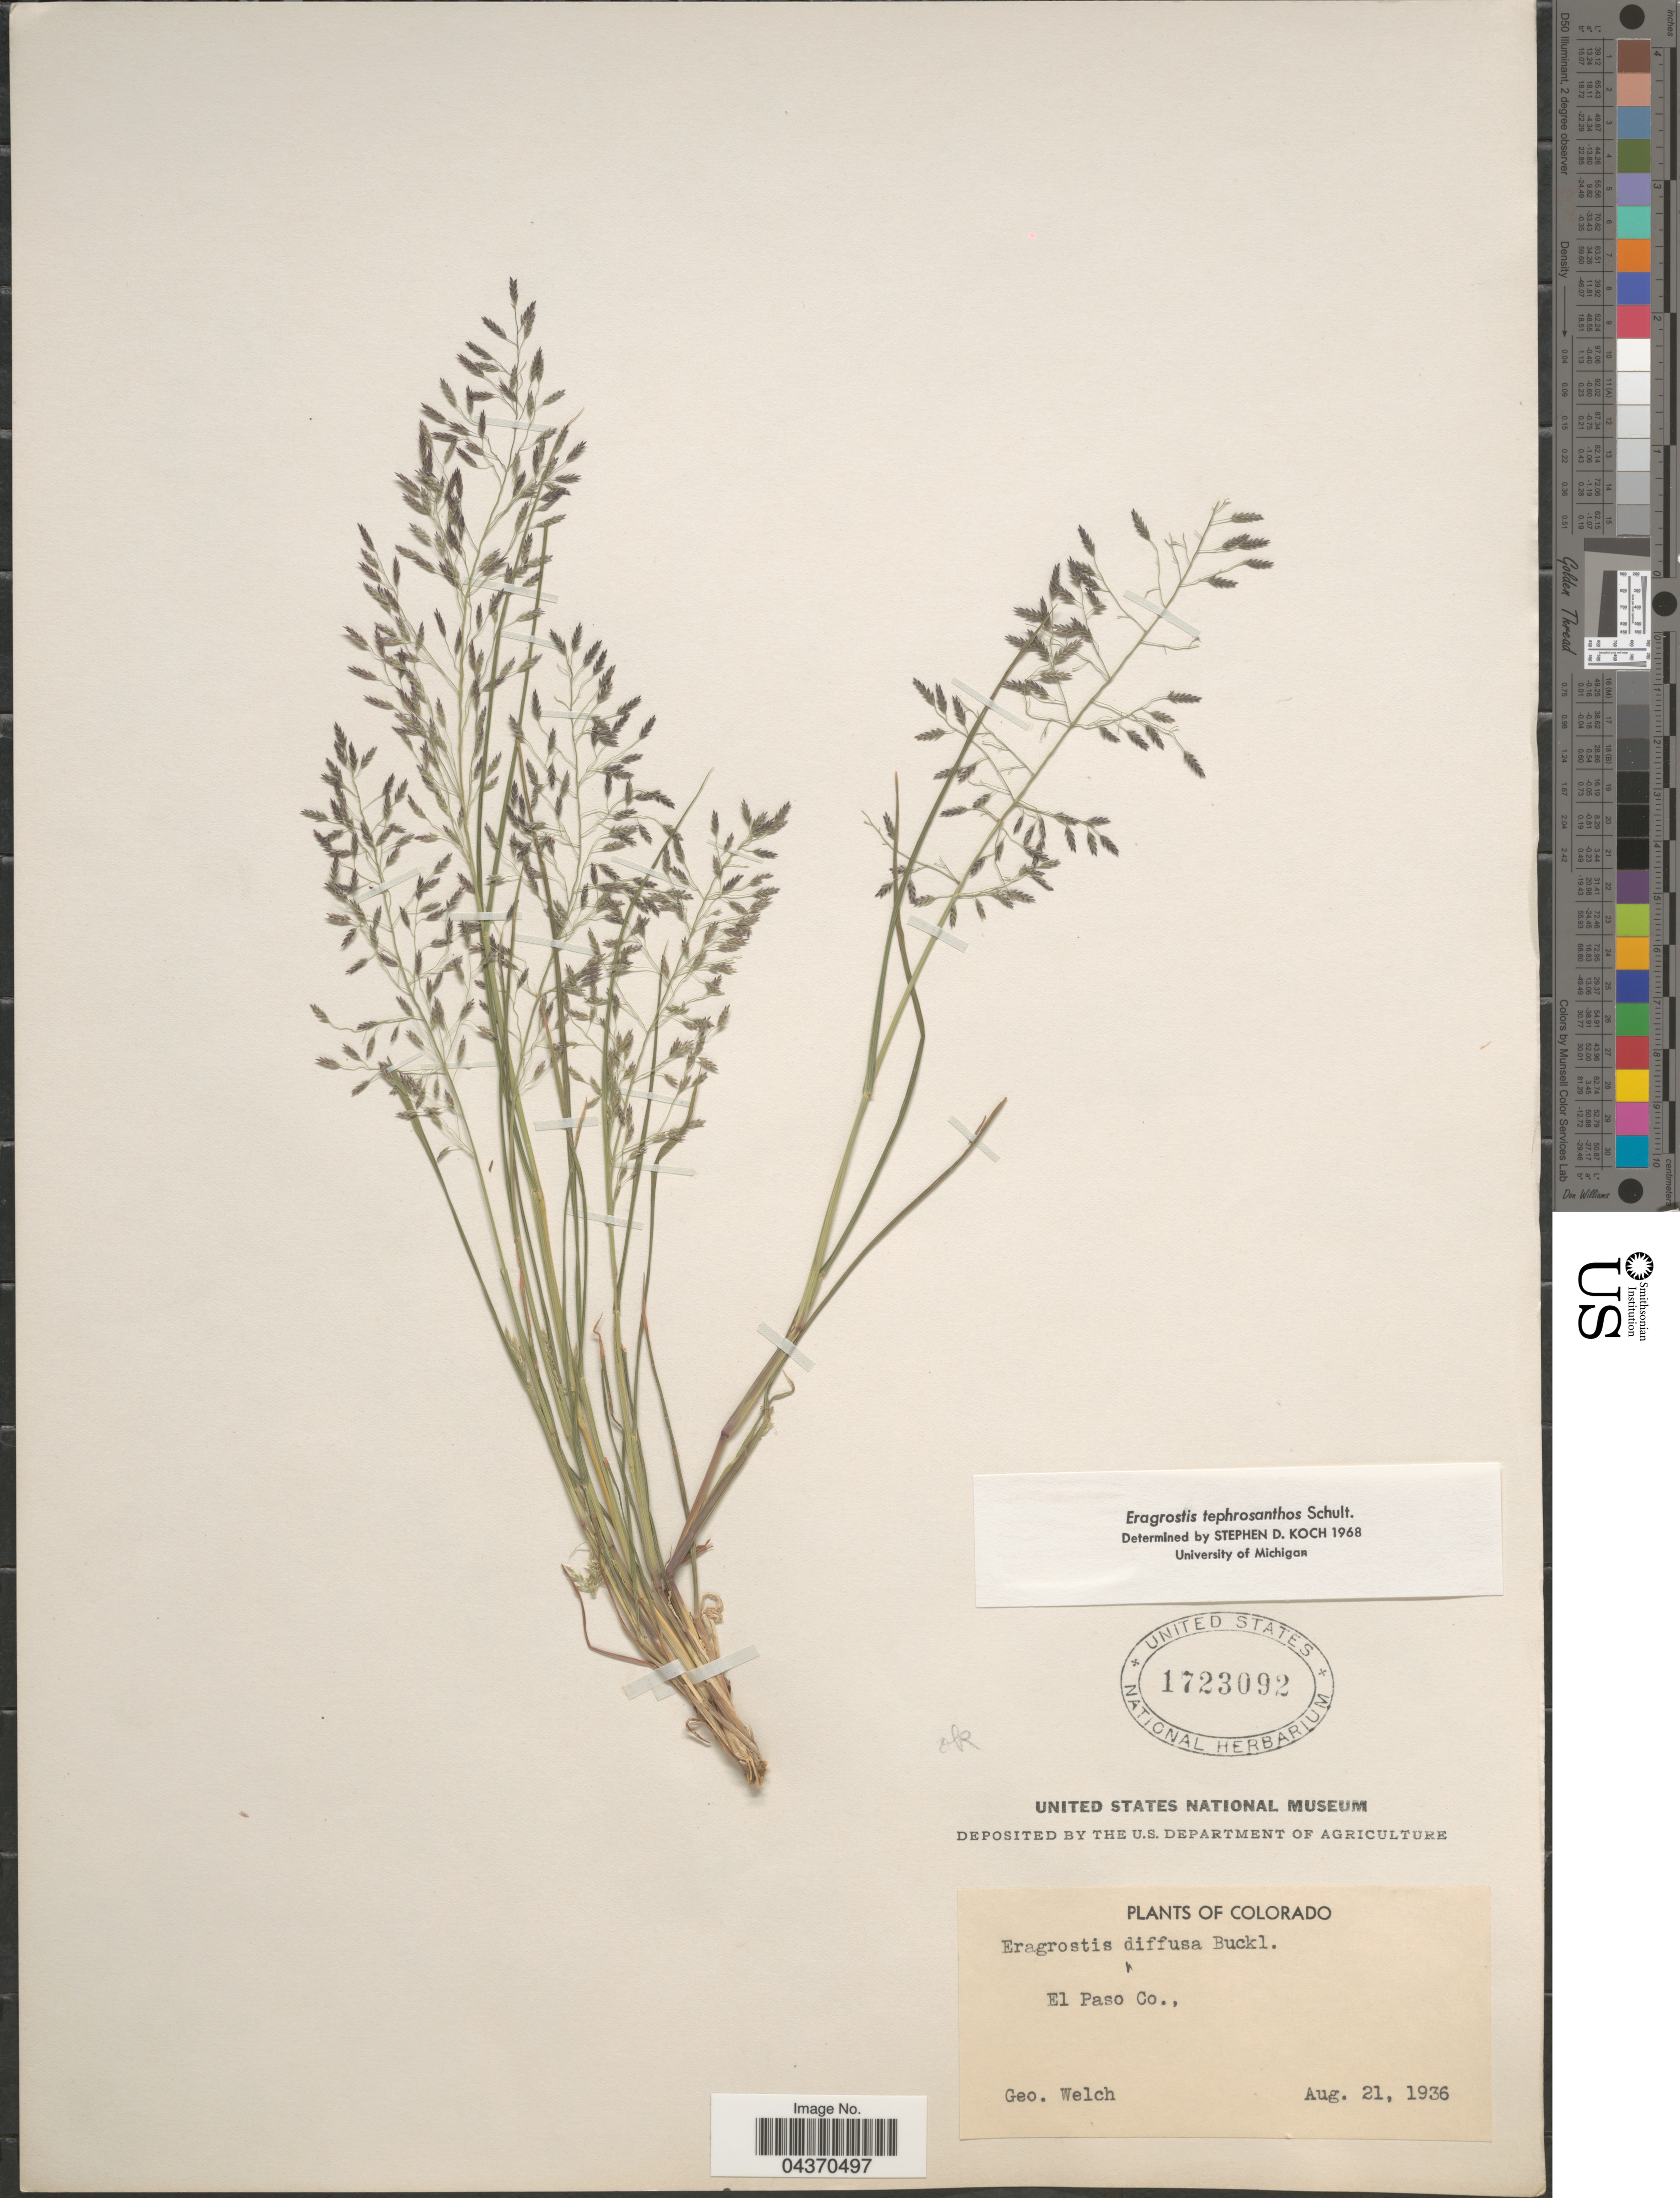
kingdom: Plantae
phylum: Tracheophyta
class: Liliopsida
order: Poales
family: Poaceae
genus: Eragrostis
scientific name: Eragrostis pectinacea var. miserrima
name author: (E. Fourn.) Reeder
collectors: G. Welch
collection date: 1936-08-21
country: United States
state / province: Colorado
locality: El Paso Co.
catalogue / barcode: US 1723092